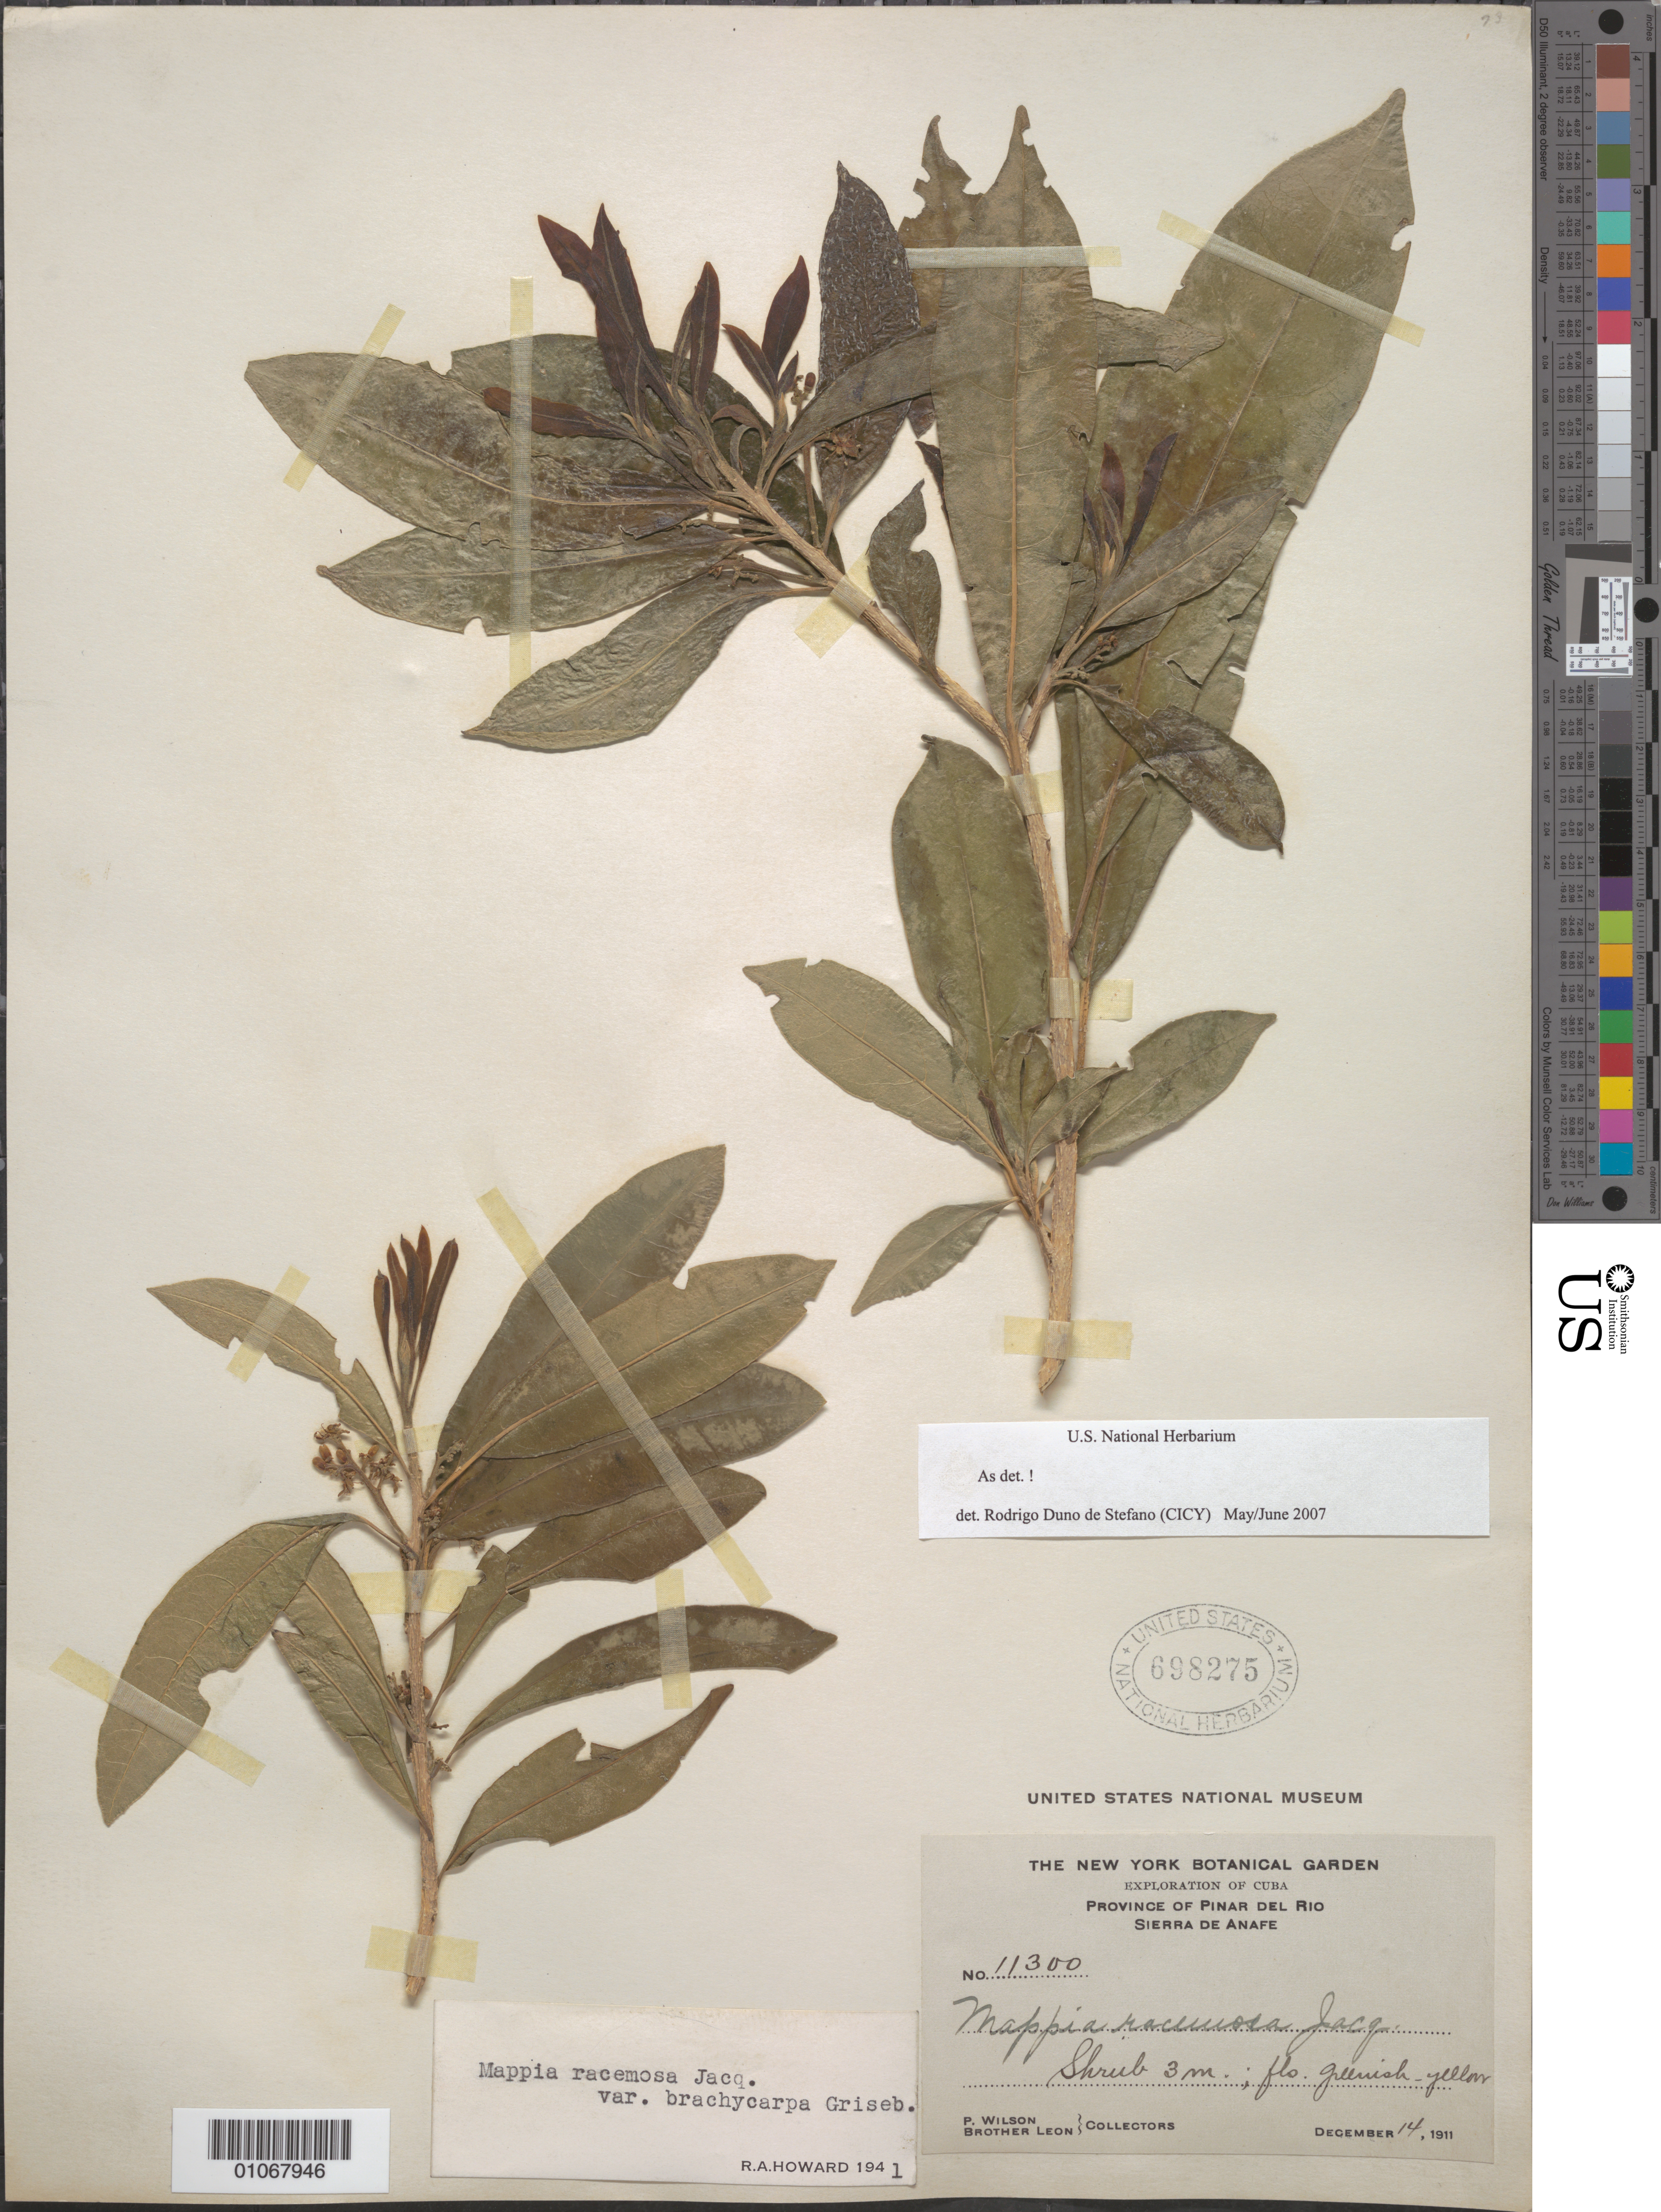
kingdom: Plantae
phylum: Tracheophyta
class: Magnoliopsida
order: Icacinales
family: Icacinaceae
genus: Mappia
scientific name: Mappia racemosa var. brachycarpa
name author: Griseb.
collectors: P. Wilson & Bro. León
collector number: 11300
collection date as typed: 14 Dec 1911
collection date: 1911-12-14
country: Cuba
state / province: Pinar del Rio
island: Cuba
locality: Sierra de Anafe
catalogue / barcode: US 698275